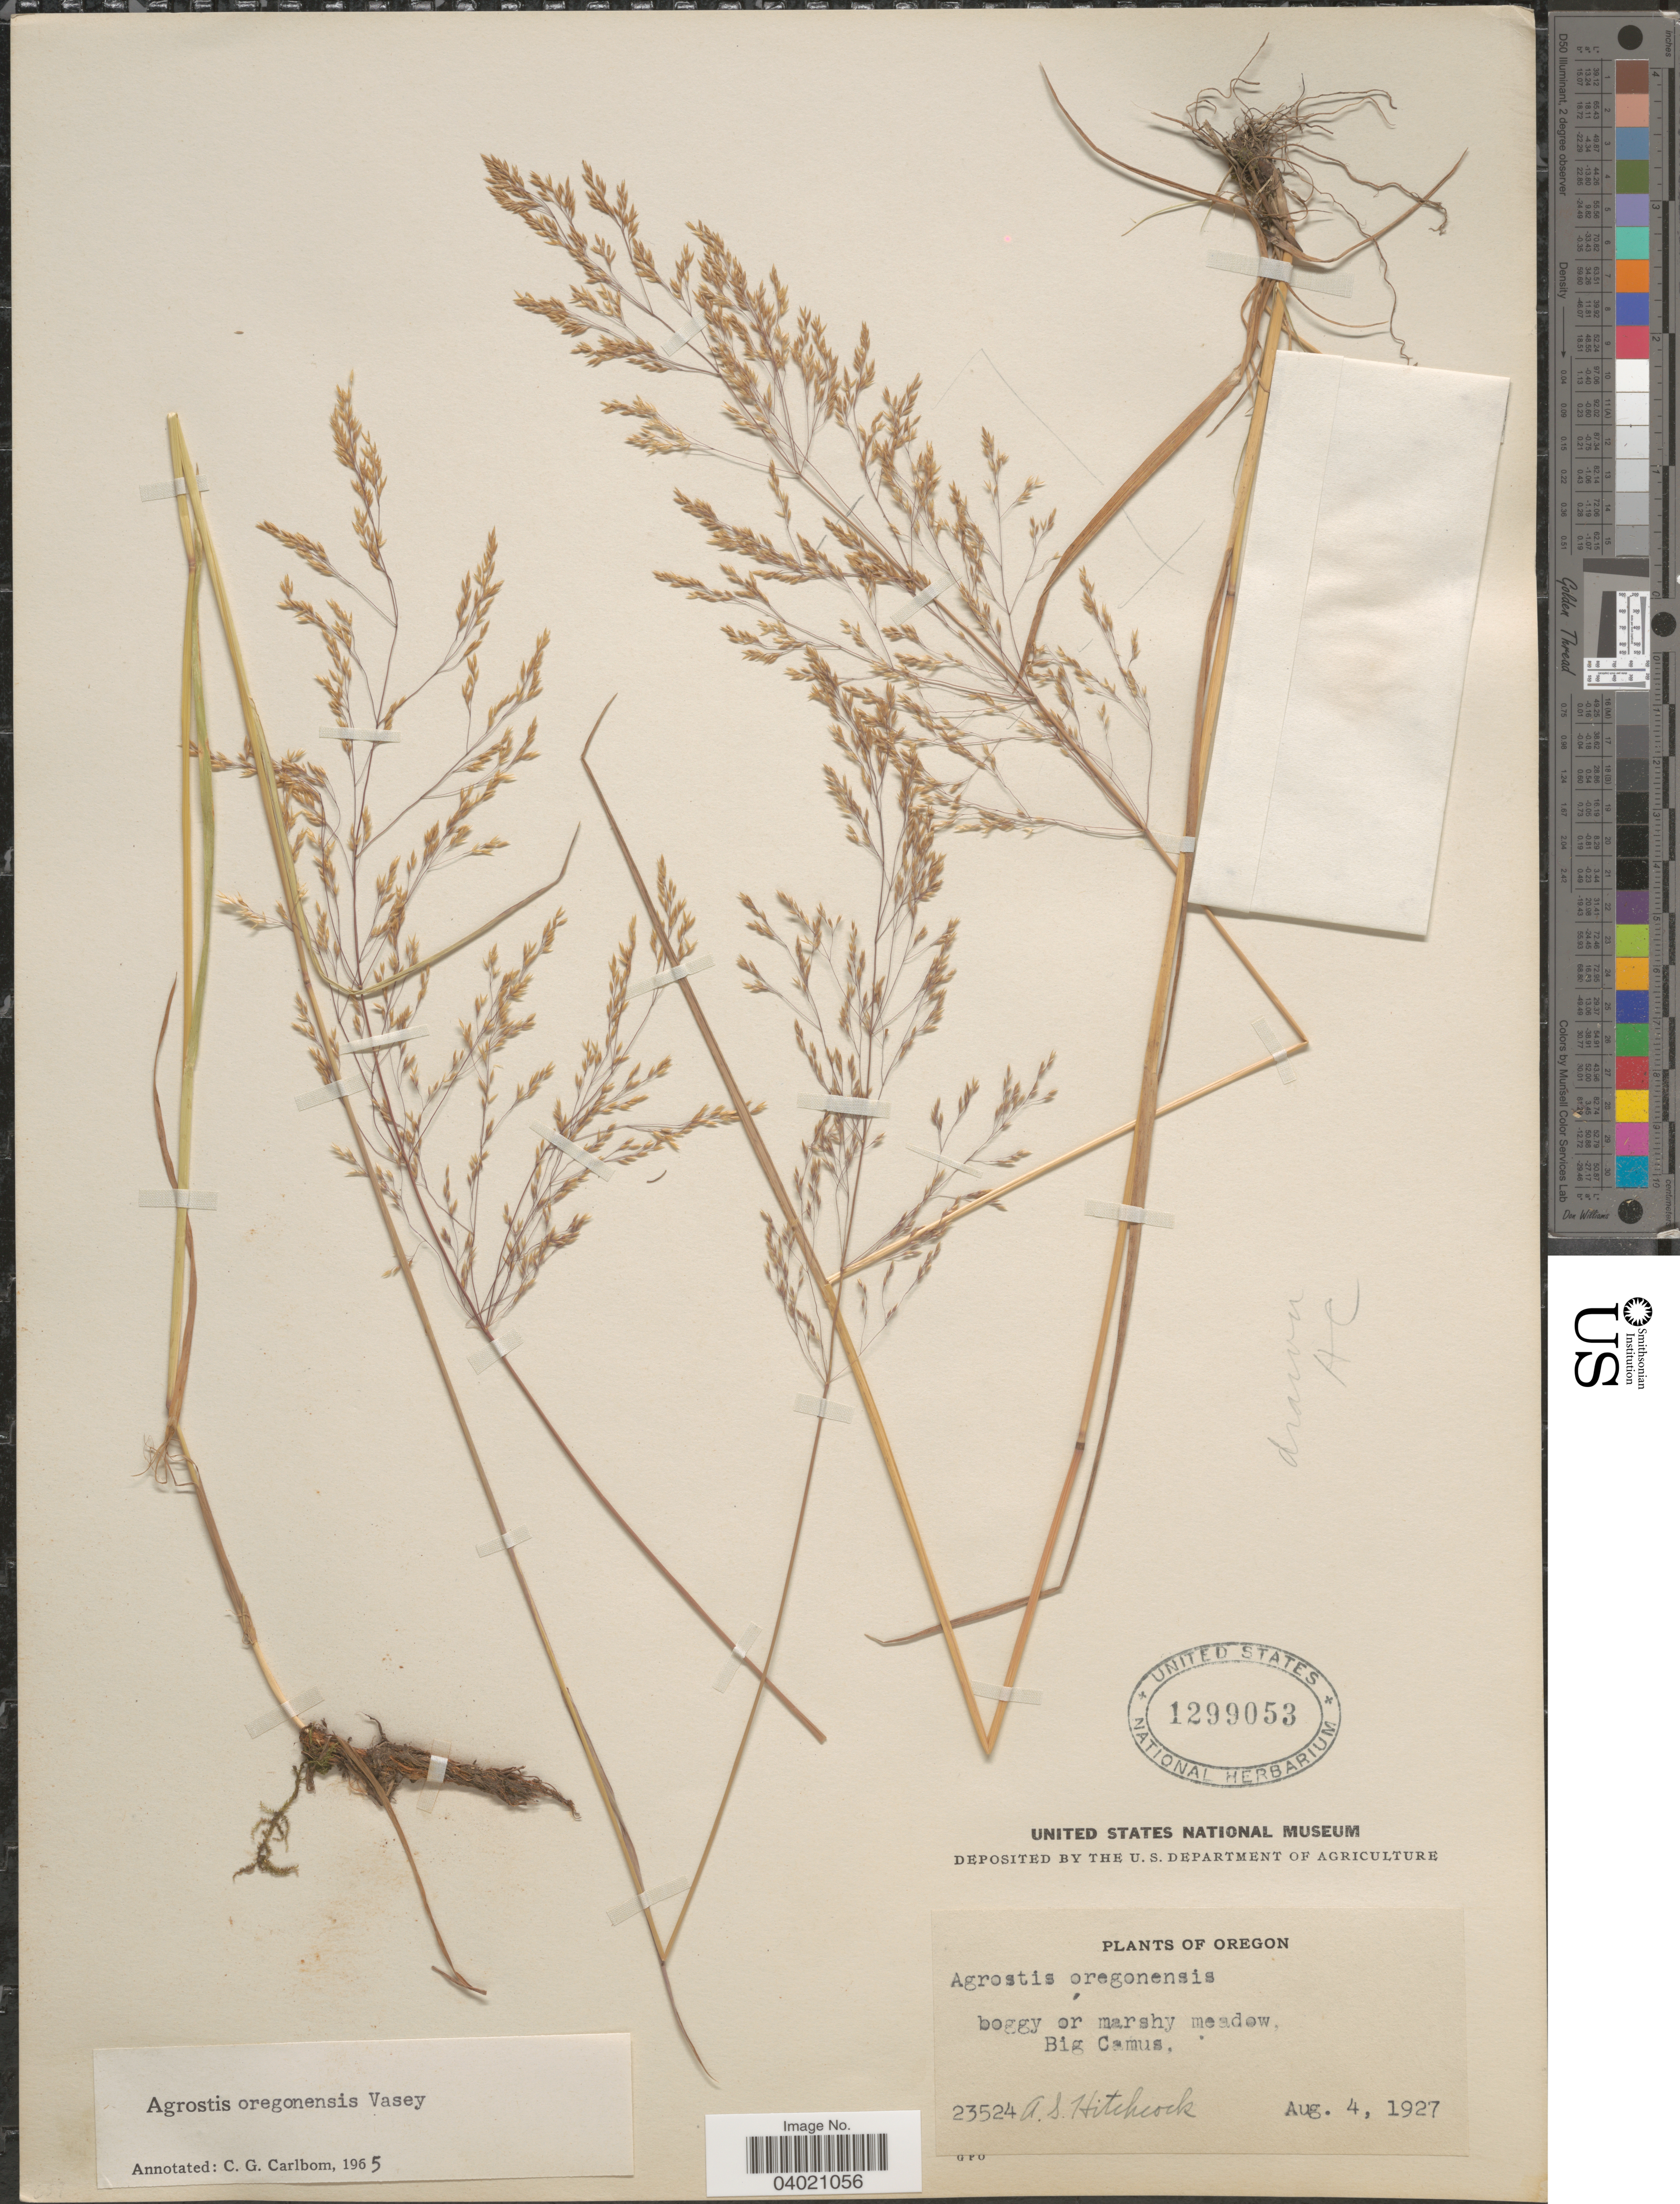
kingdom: Plantae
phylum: Tracheophyta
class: Liliopsida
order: Poales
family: Poaceae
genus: Agrostis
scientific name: Agrostis oregonensis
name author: Vasey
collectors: A. S. Hitchcock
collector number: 23524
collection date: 1927-08-04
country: United States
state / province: Oregon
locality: Big Camus.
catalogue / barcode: US 1299053